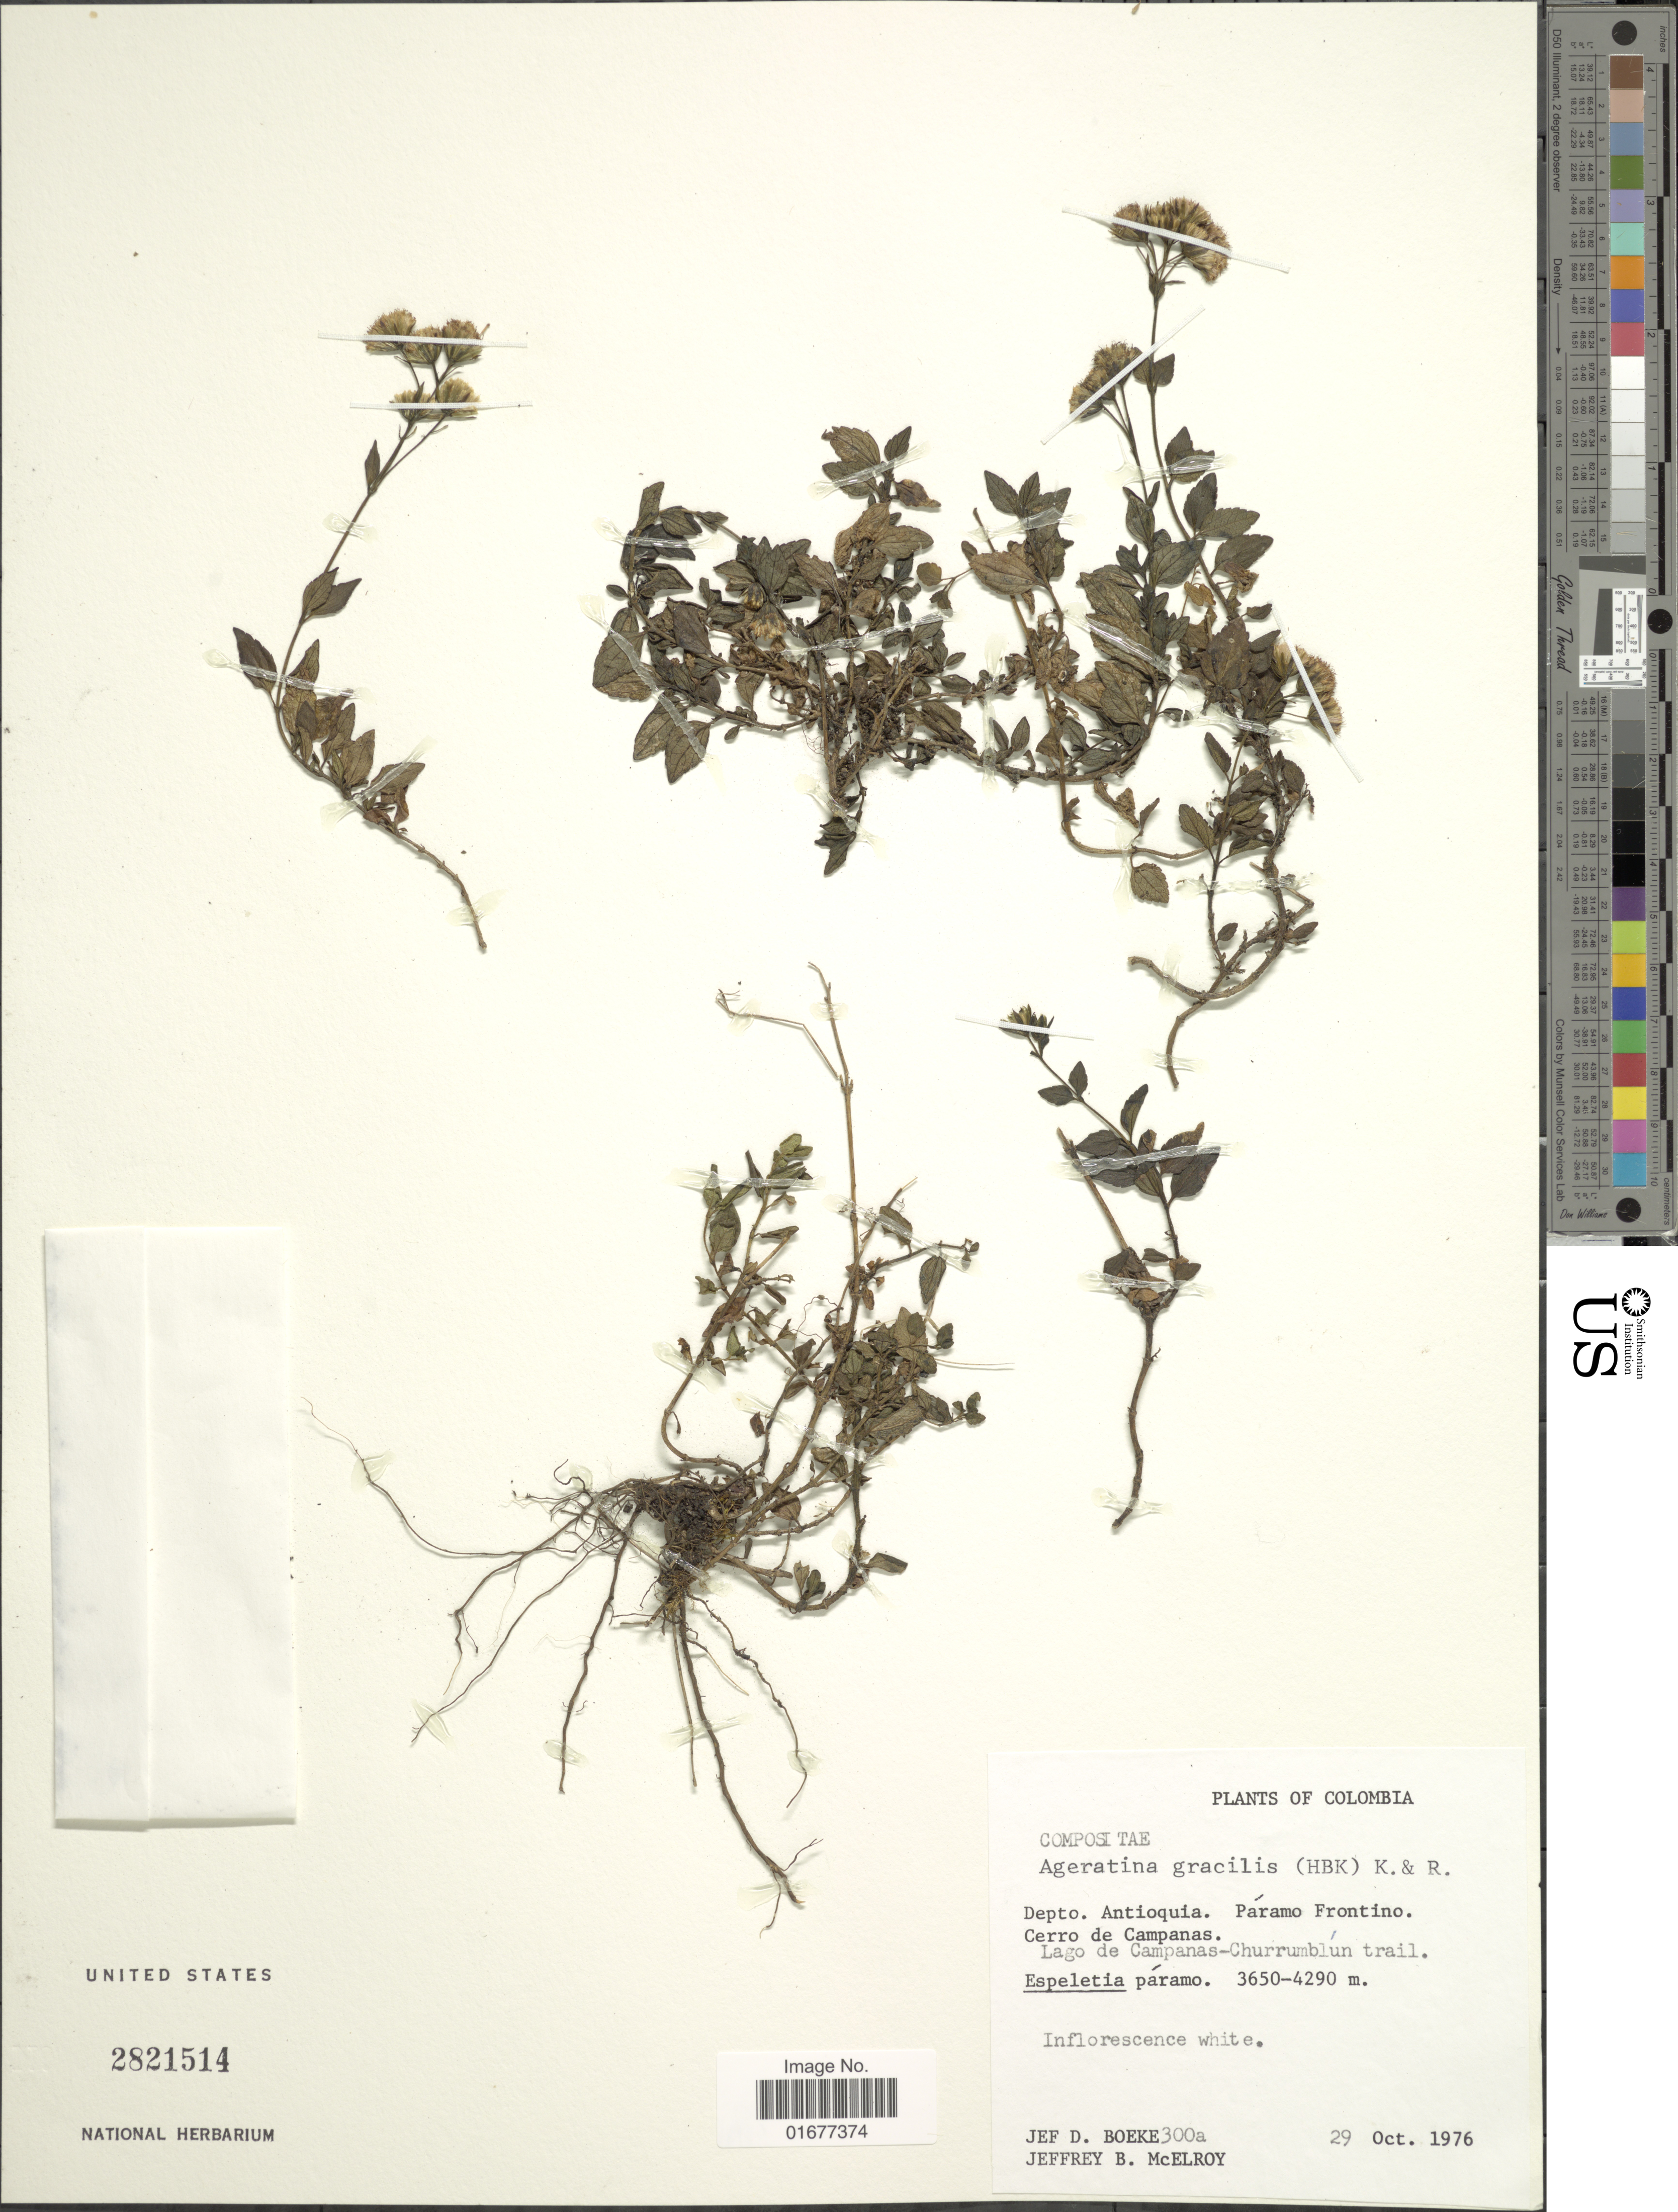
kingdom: Plantae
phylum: Tracheophyta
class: Magnoliopsida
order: Asterales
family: Asteraceae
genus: Ageratina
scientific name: Ageratina gracilis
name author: (Kunth) R.M. King & H. Rob.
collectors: J. D. Boeke & J. B. McElroy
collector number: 300a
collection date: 1976-10-29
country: Colombia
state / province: Antioquia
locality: Paramo Frontino, Cerro de Campanas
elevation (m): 3650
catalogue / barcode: US 2821514